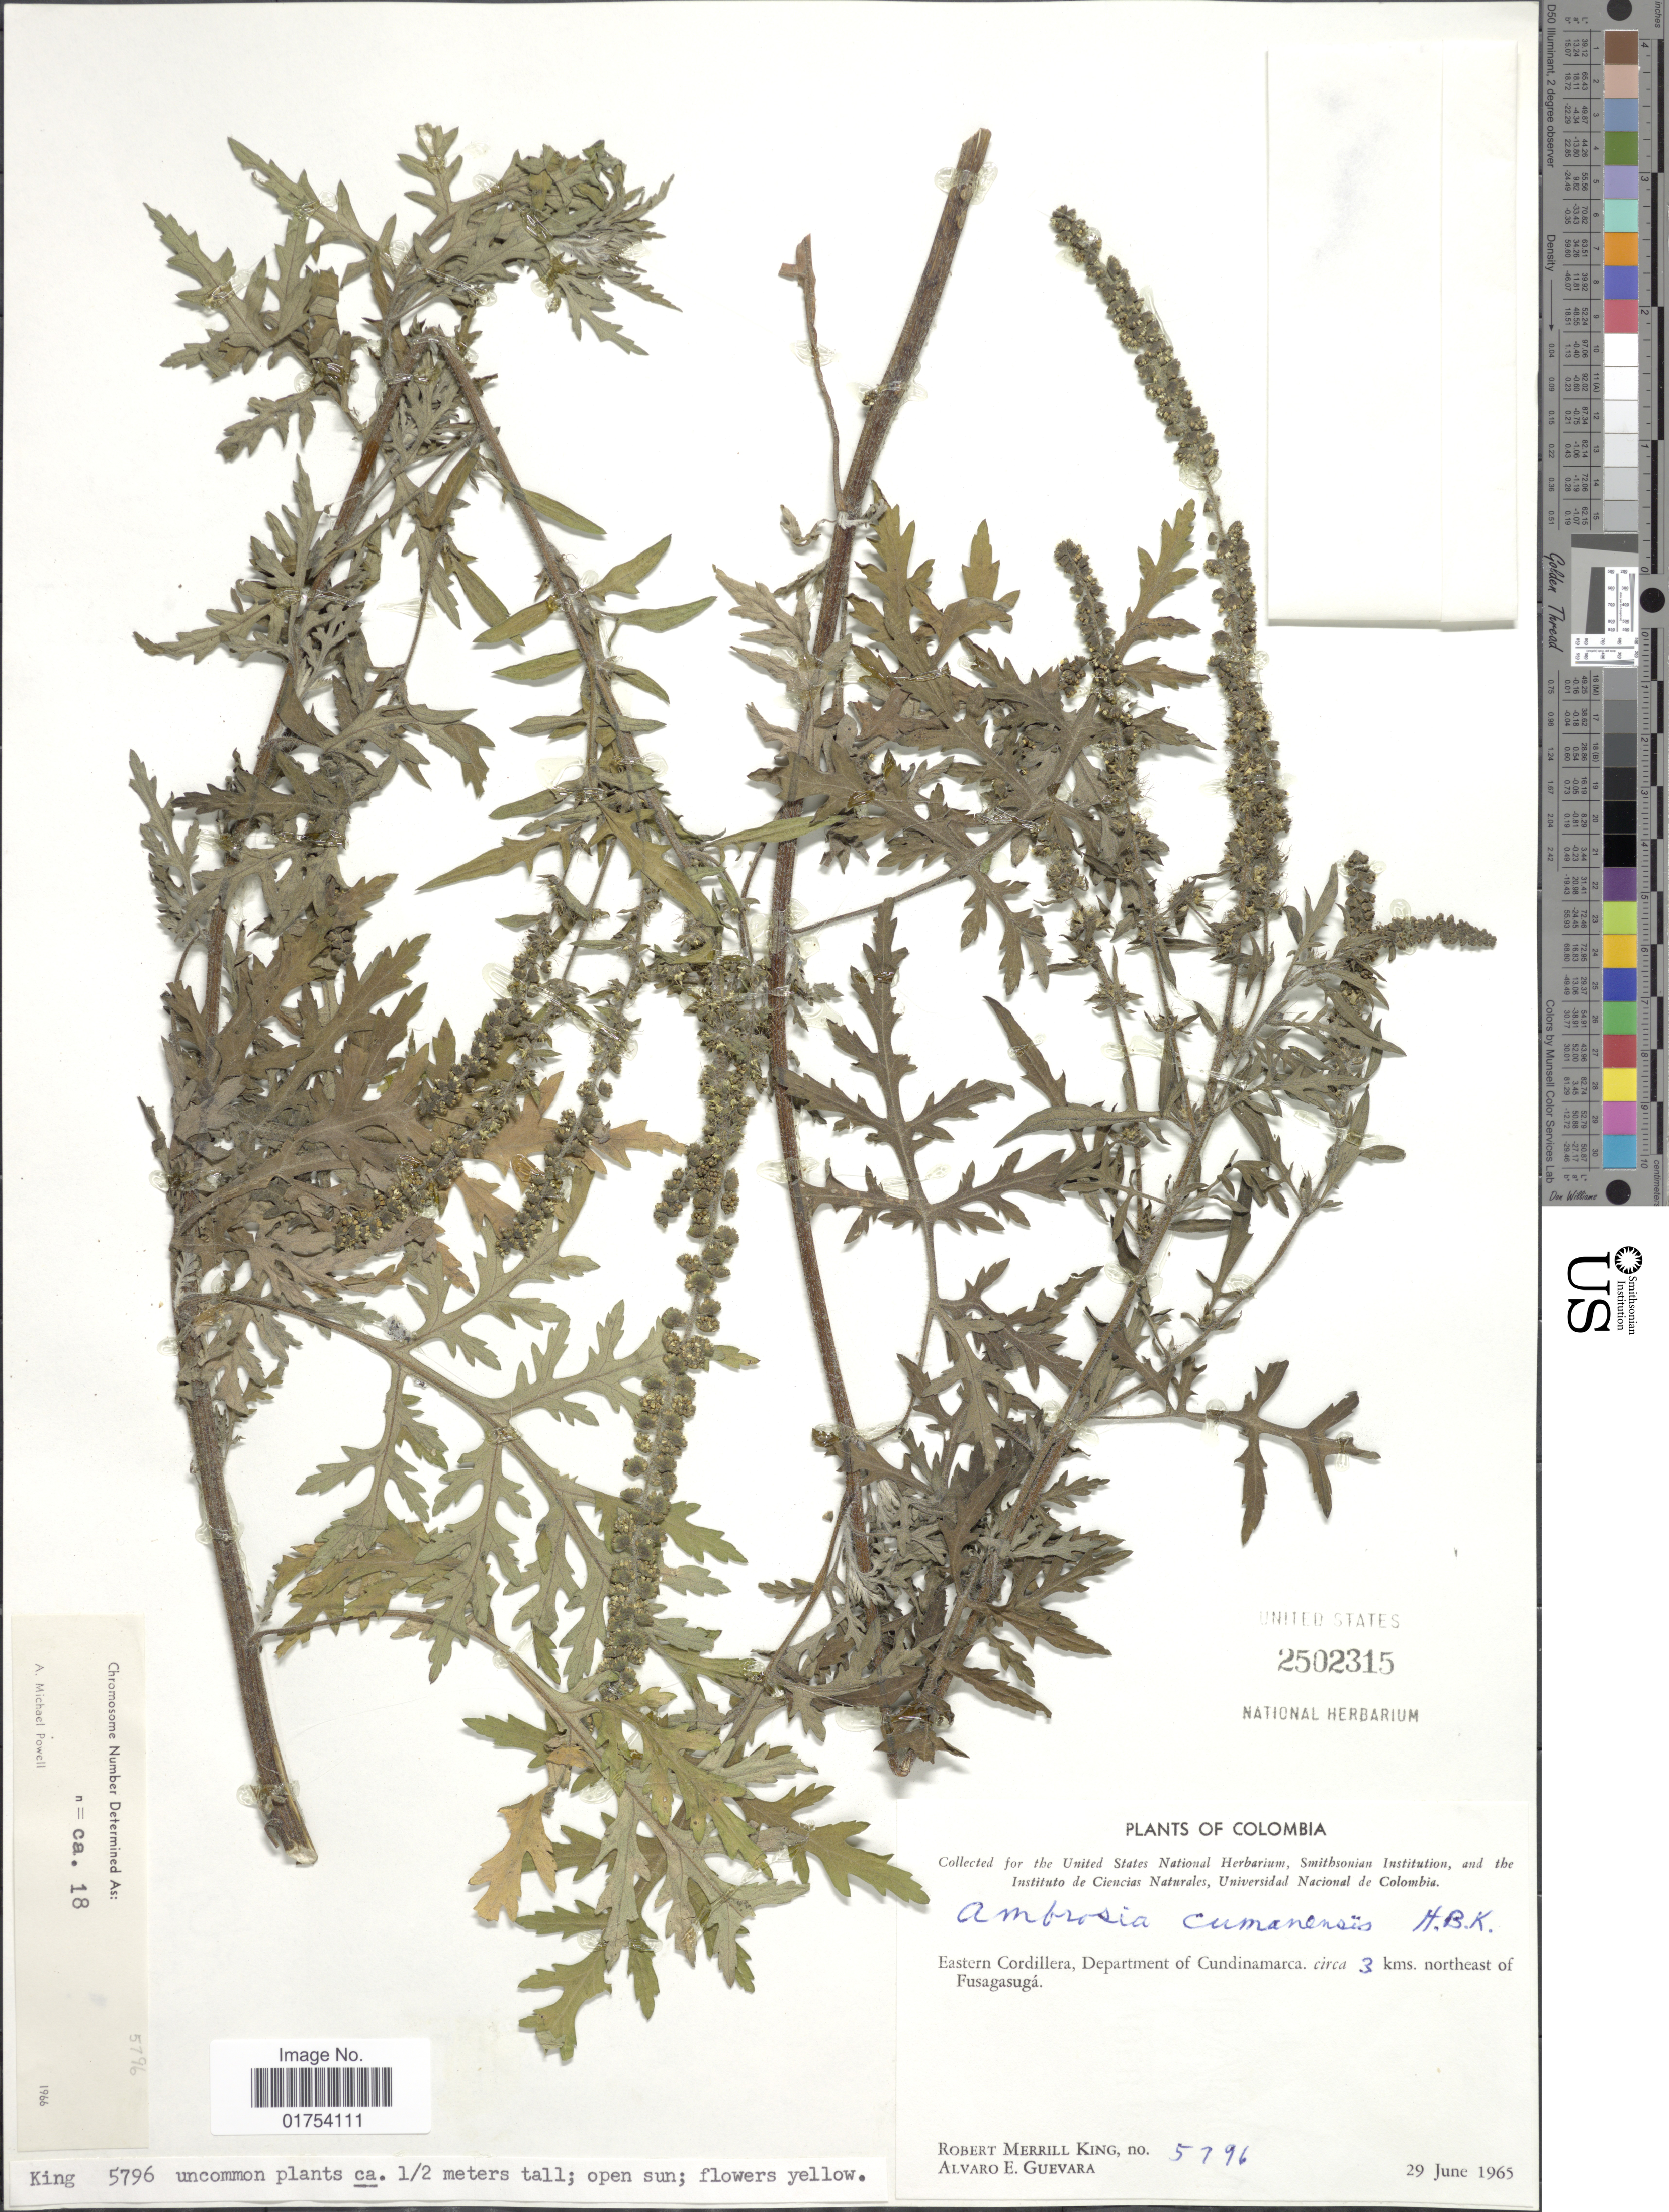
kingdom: Plantae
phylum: Tracheophyta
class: Magnoliopsida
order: Asterales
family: Asteraceae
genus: Ambrosia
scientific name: Ambrosia peruviana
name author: Willd.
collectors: R. M. King & A. E. Guevara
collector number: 5796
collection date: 1965-06-29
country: Colombia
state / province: Cundinamarca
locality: Eastern Cordillera, circa 3 kms. northeast of Fusagasuga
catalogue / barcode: US 2502315